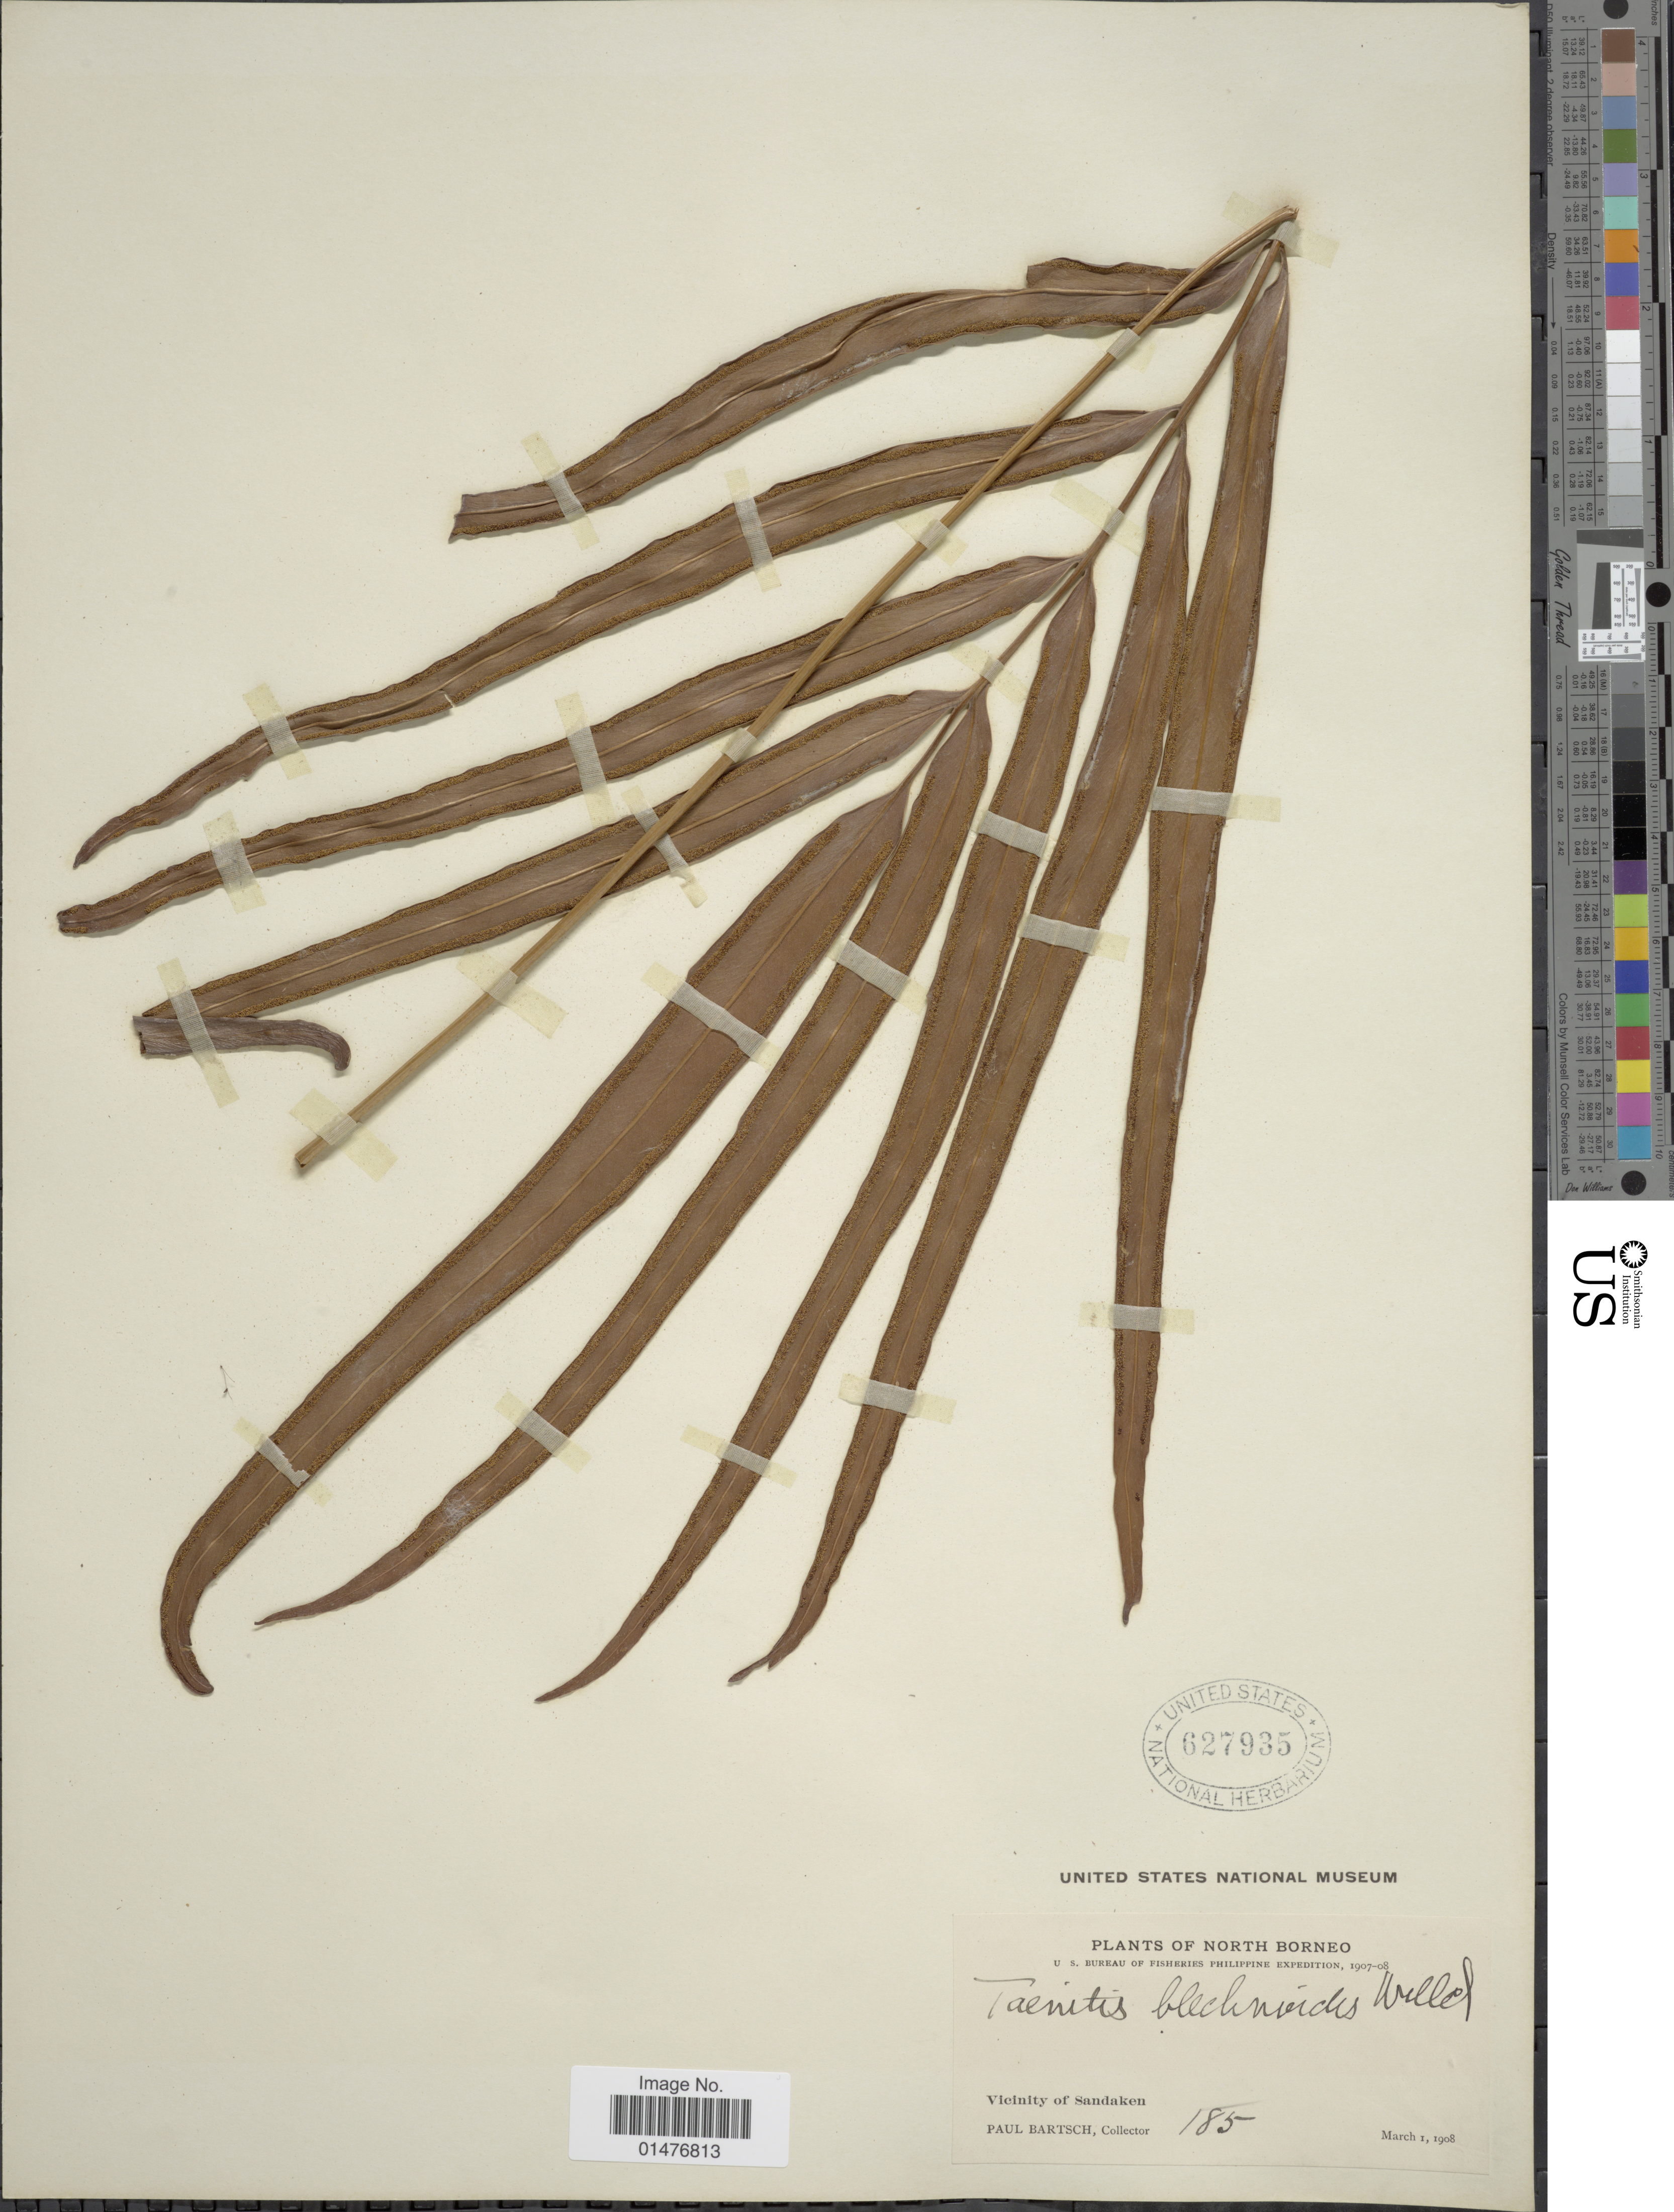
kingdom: Plantae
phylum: Tracheophyta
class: Polypodiopsida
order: Polypodiales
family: Pteridaceae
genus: Taenitis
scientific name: Taenitis blechnoides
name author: (Willd.) Sw.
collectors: P. Bartsch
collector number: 185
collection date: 1908-03-01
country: Malaysia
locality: Vicinity of Sandaken, North Borneo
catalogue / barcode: US 627935